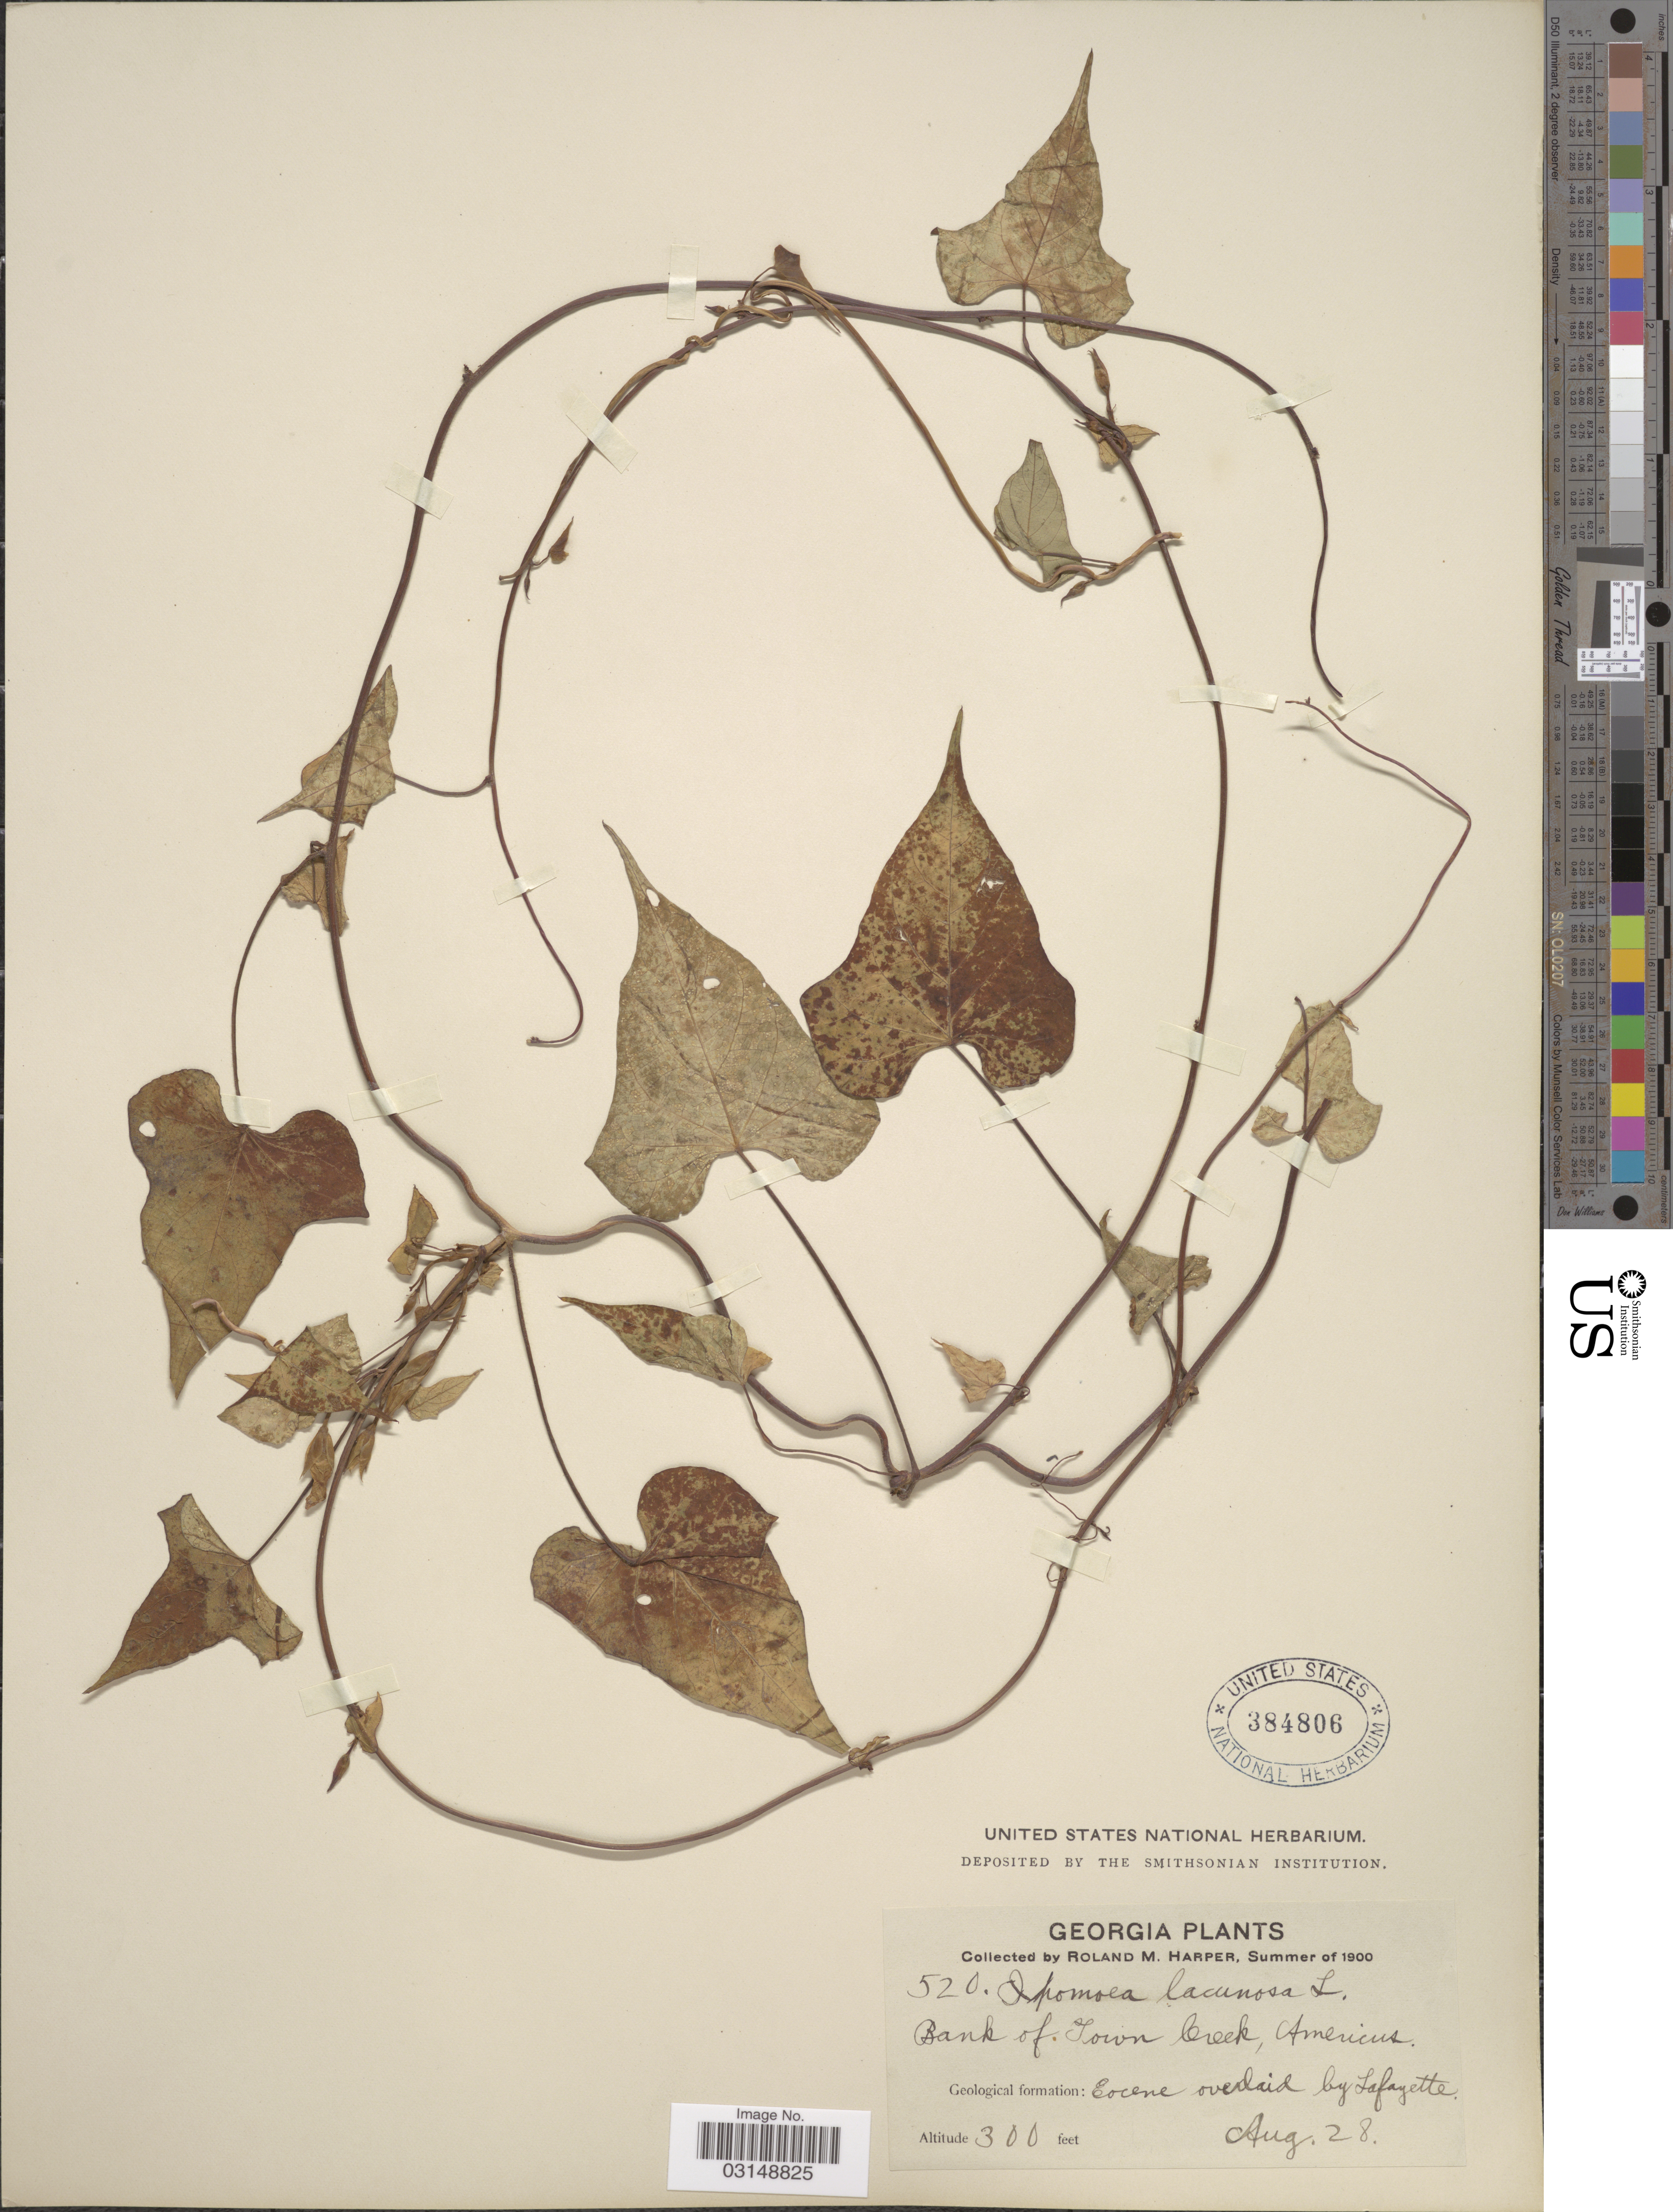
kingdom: Plantae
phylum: Tracheophyta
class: Magnoliopsida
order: Solanales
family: Convolvulaceae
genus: Ipomoea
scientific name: Ipomoea lacunosa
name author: L.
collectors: R. M. Harper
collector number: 520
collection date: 1900-08-28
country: United States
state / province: Georgia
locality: Bank of Town Creek, Americus.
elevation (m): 91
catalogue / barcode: US 384806